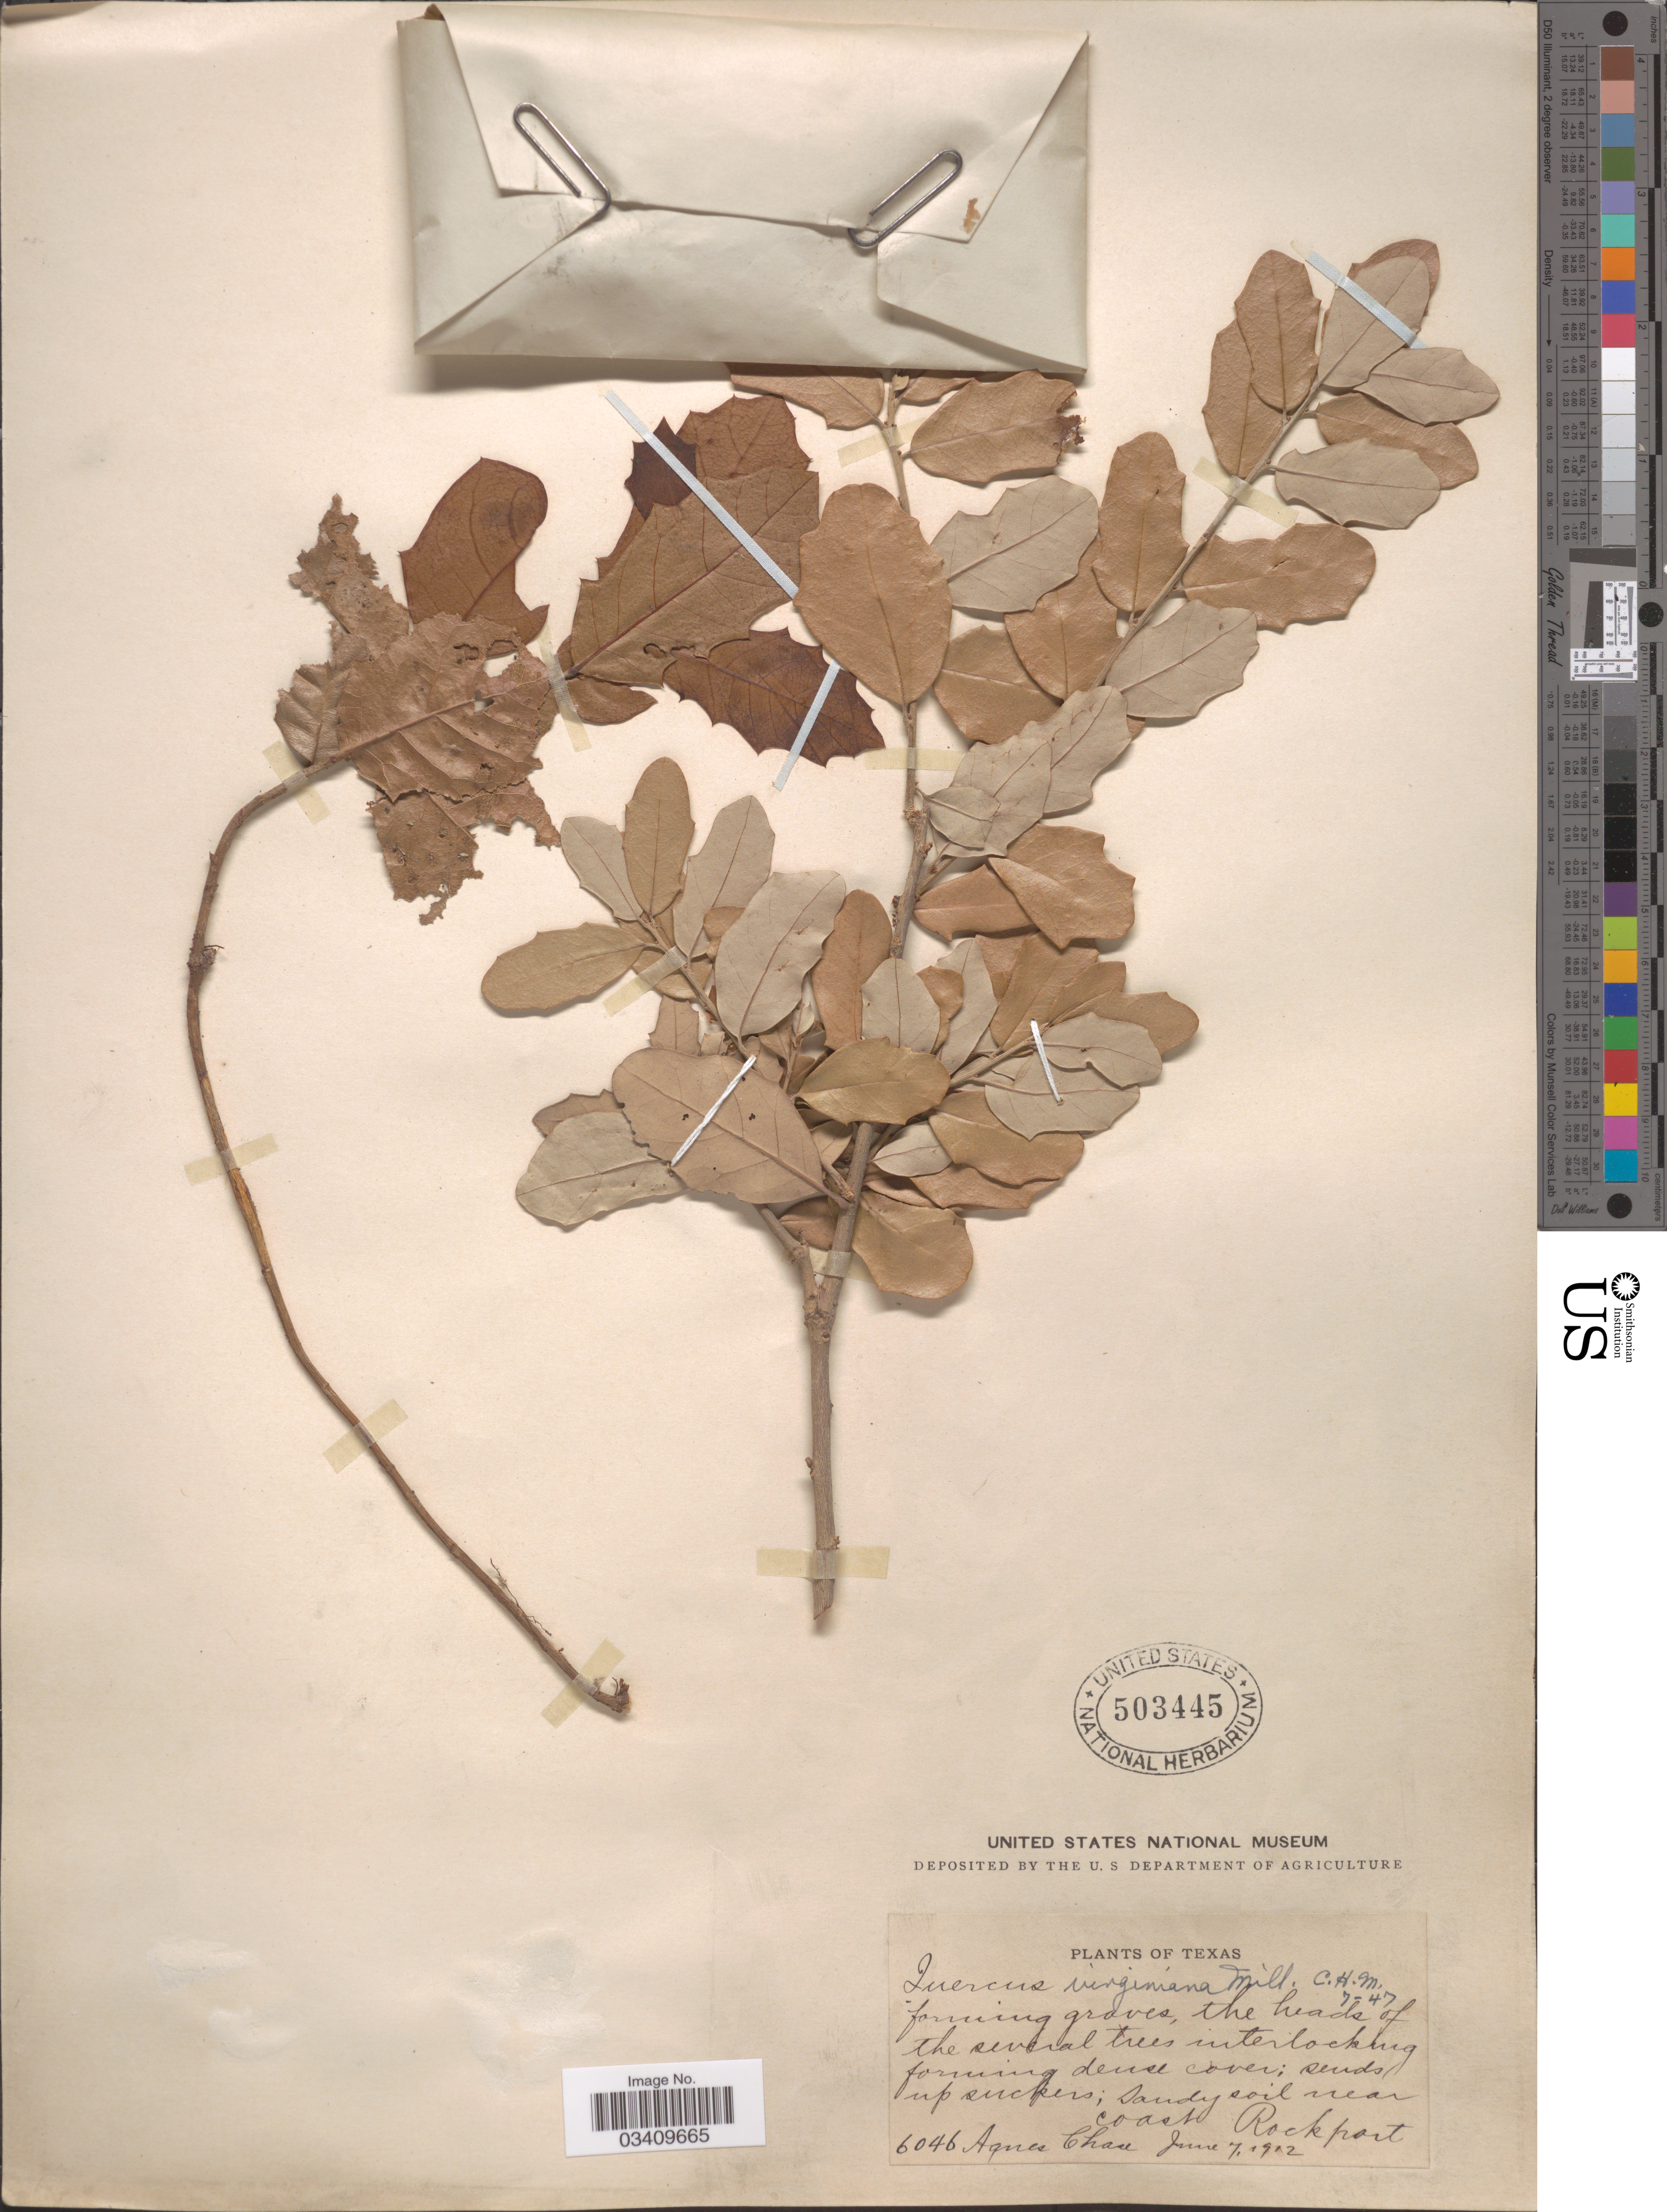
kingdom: Plantae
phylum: Tracheophyta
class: Magnoliopsida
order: Fagales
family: Fagaceae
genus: Quercus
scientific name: Quercus virginiana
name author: Mill.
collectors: A. Chase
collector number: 6046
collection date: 1912-06-07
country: United States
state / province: Texas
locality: Forming groves, the heads of the several trees interlocking forming dense cover; sends up suckers; sandy soil near coast. Rockport.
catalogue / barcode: US 503445